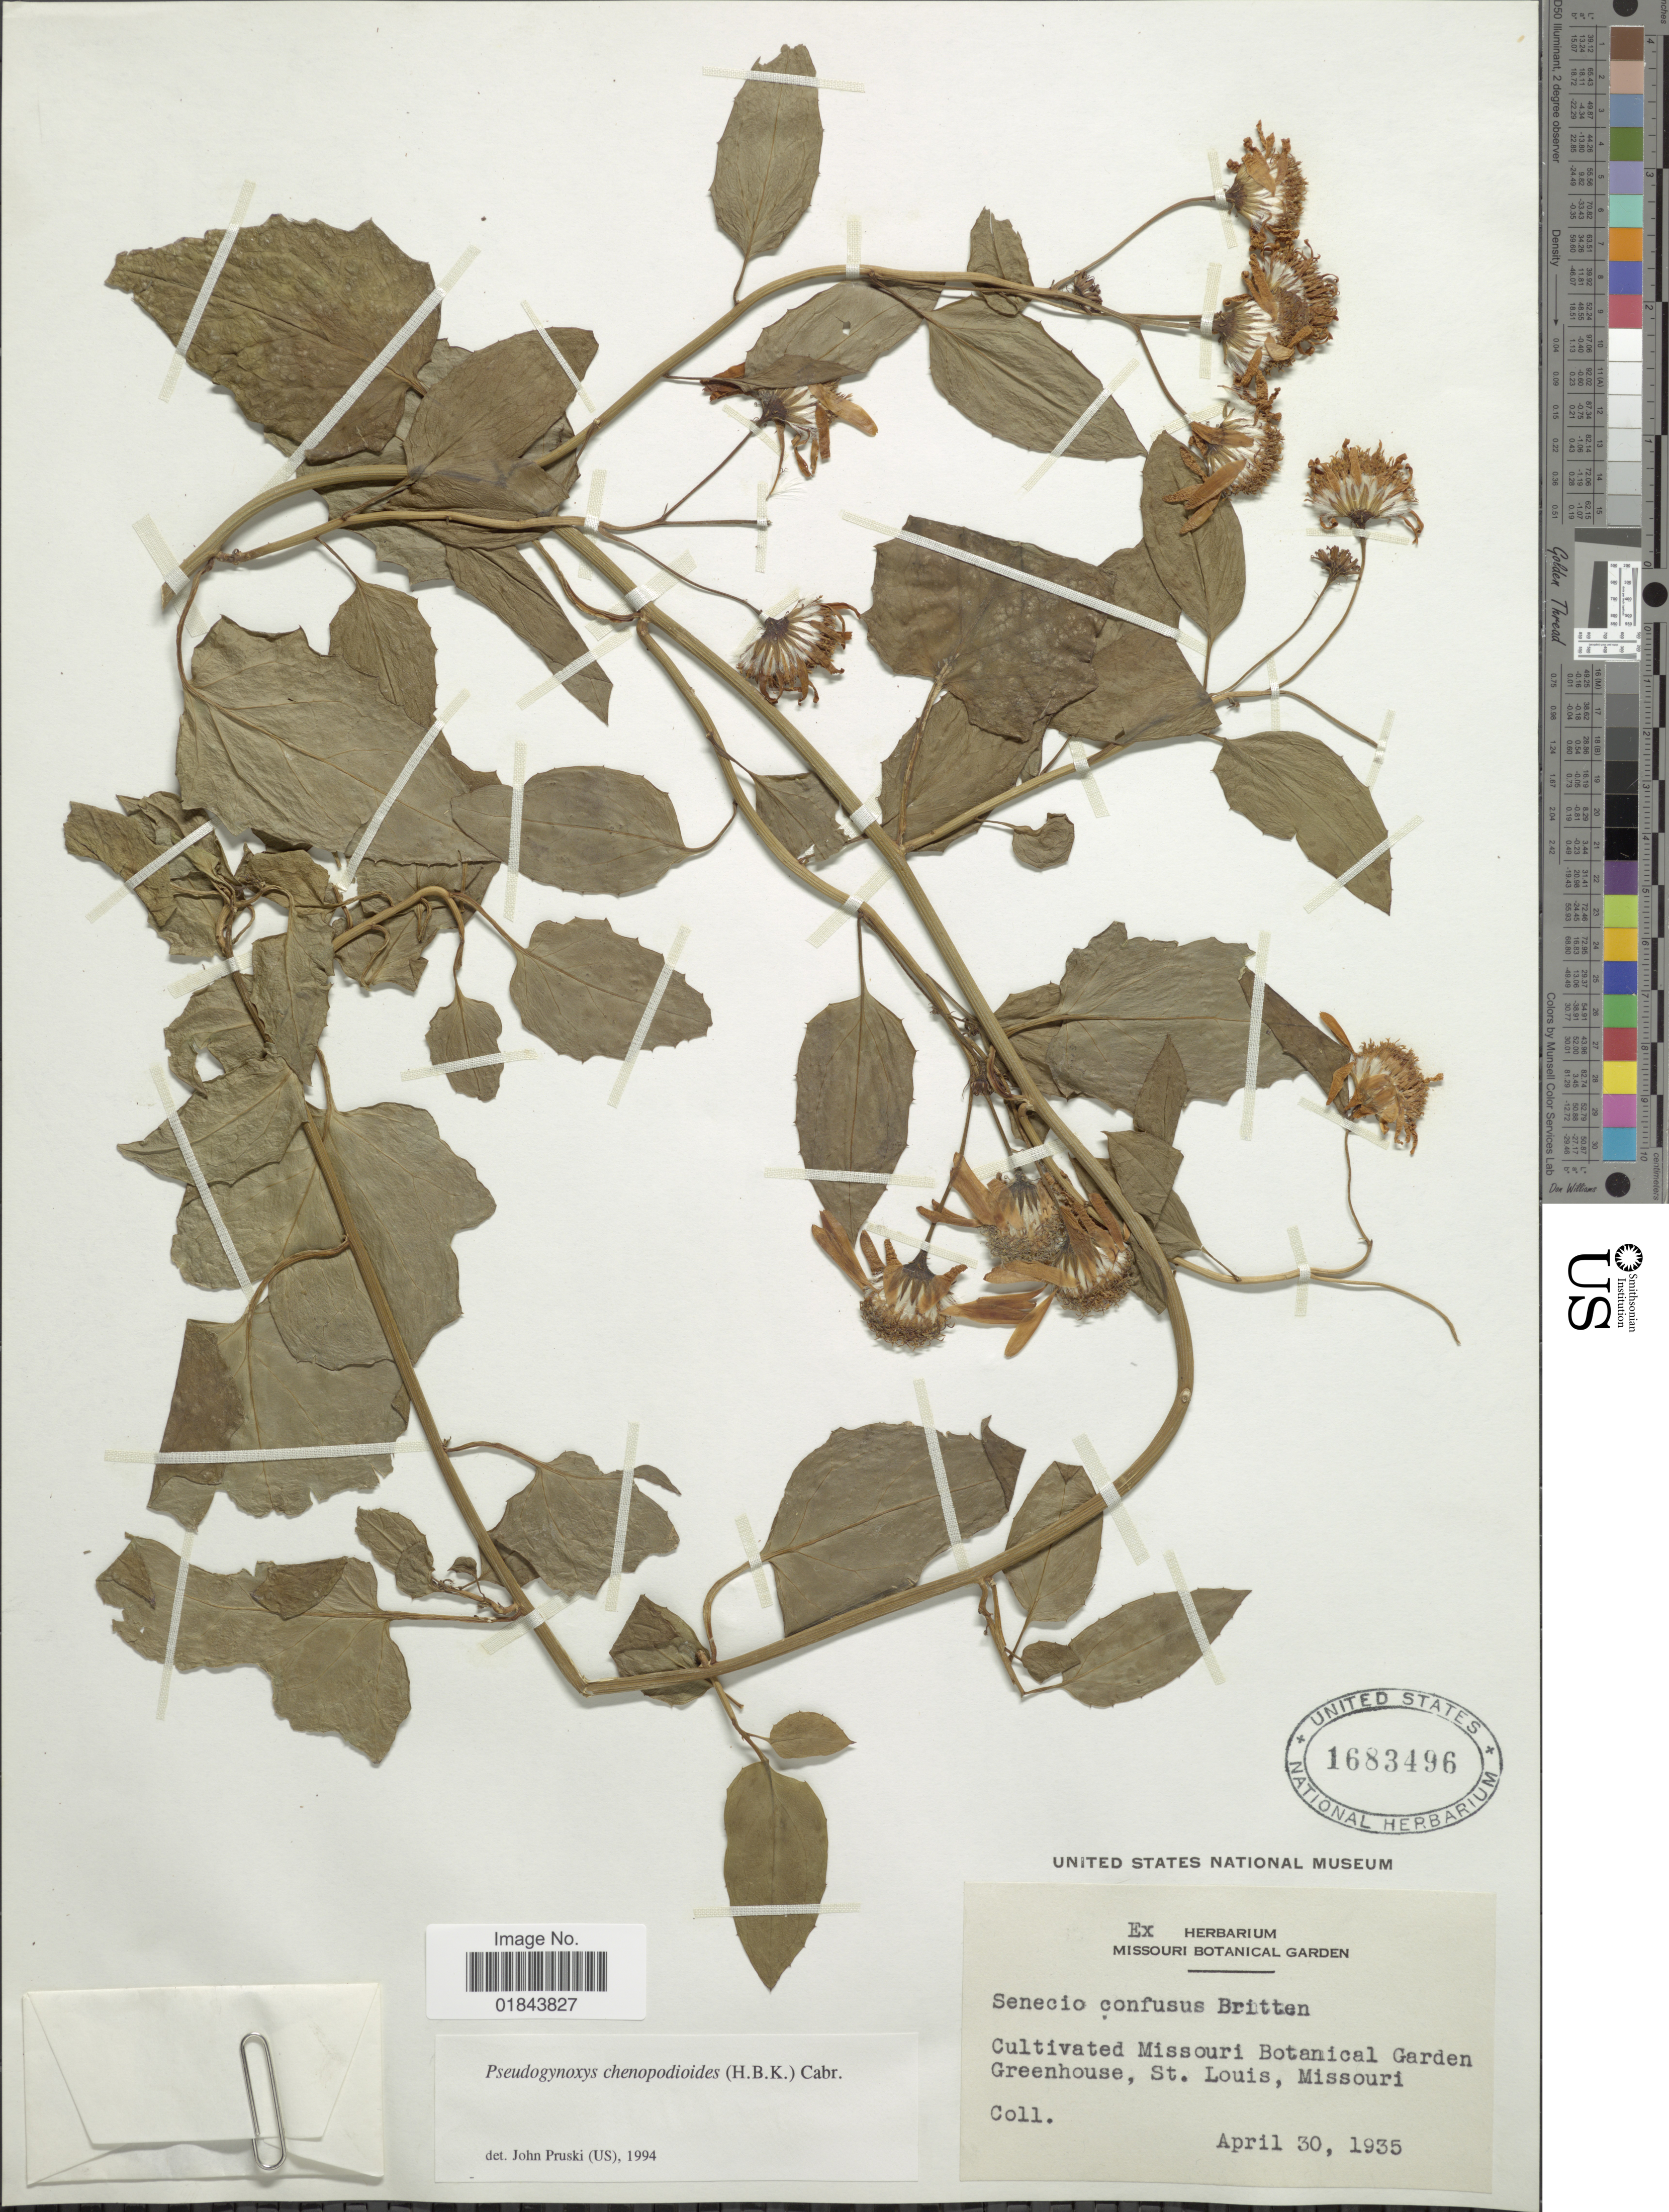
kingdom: Plantae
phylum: Tracheophyta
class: Magnoliopsida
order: Asterales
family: Asteraceae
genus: Pseudogynoxys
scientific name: Pseudogynoxys chenopodioides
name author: (Kunth) Cabrera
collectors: Missouri Botanical Garden (MO)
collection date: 1935-04-30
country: United States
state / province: Missouri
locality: Cultivated Missouri Botanical Garden Greenhouse, St. Louis, Missouri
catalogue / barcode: US 1683496